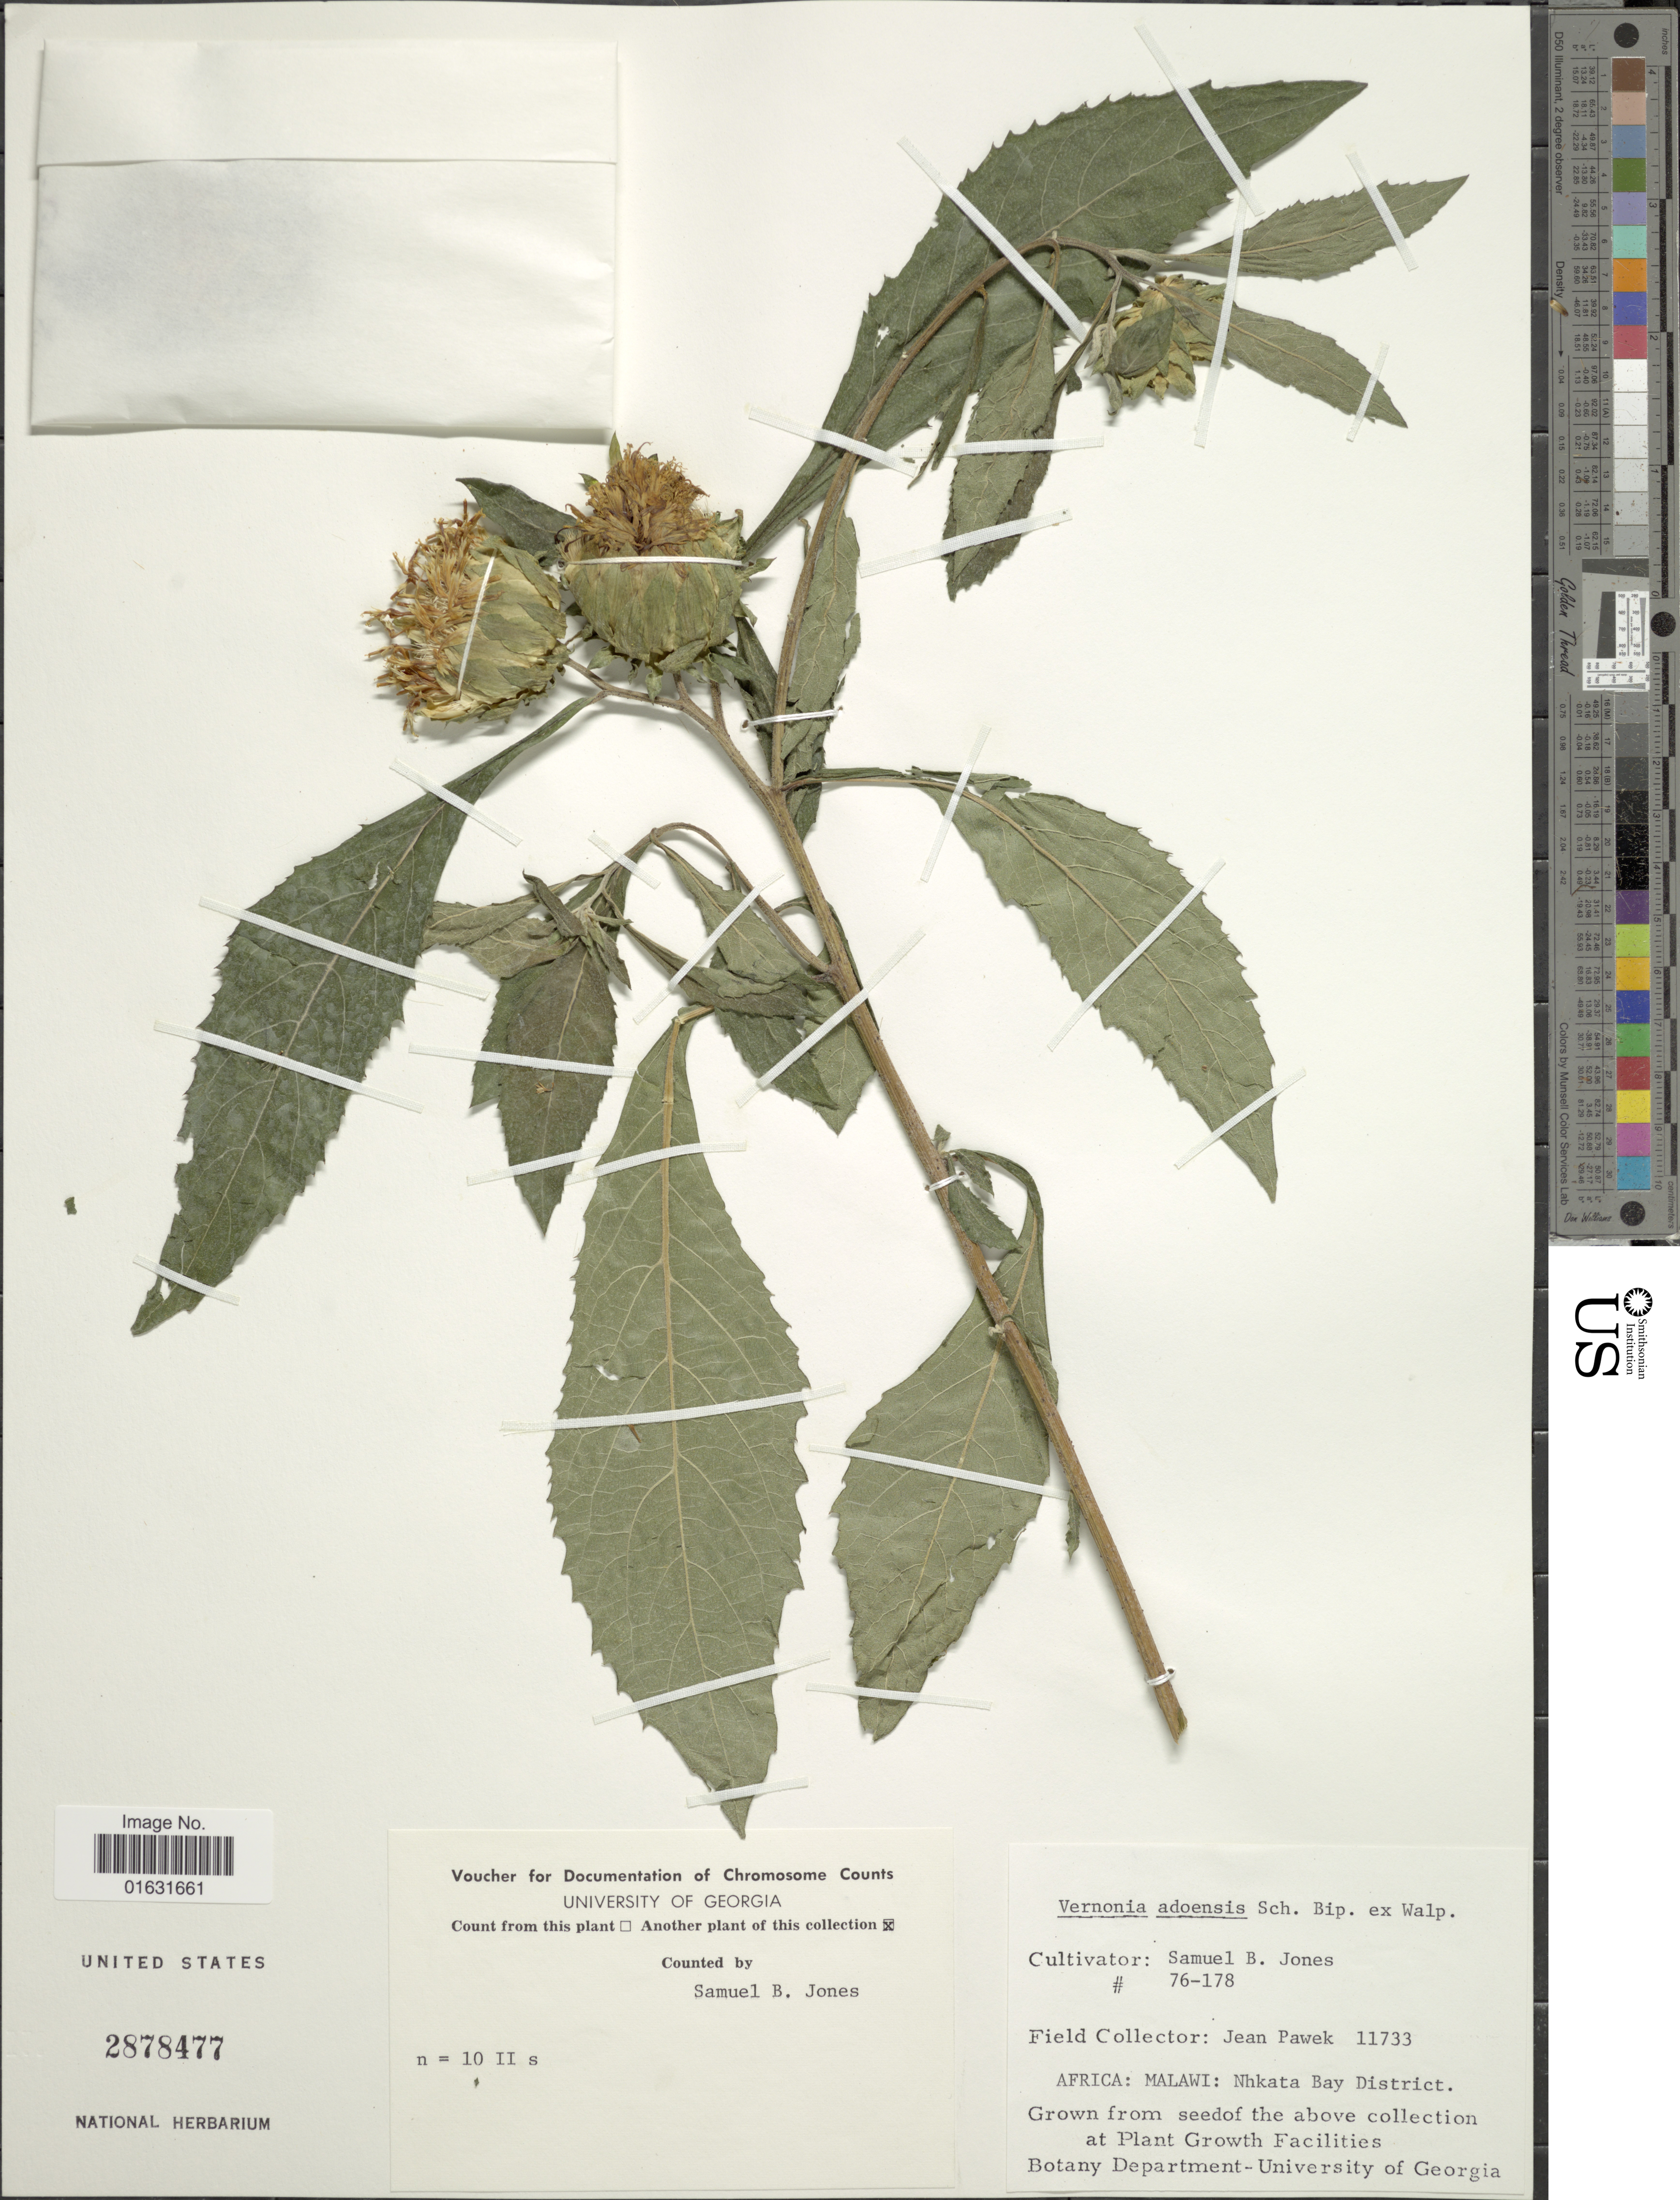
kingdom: Plantae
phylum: Tracheophyta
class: Magnoliopsida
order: Asterales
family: Asteraceae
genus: Baccharoides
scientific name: Baccharoides adoensis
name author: (Sch. Bip. ex Walp.) H. Rob.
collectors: S. B. Jones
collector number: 76-178?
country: United States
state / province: Georgia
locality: Plant Growth Facilities Botany Department-University of Georga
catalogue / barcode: US 2878477